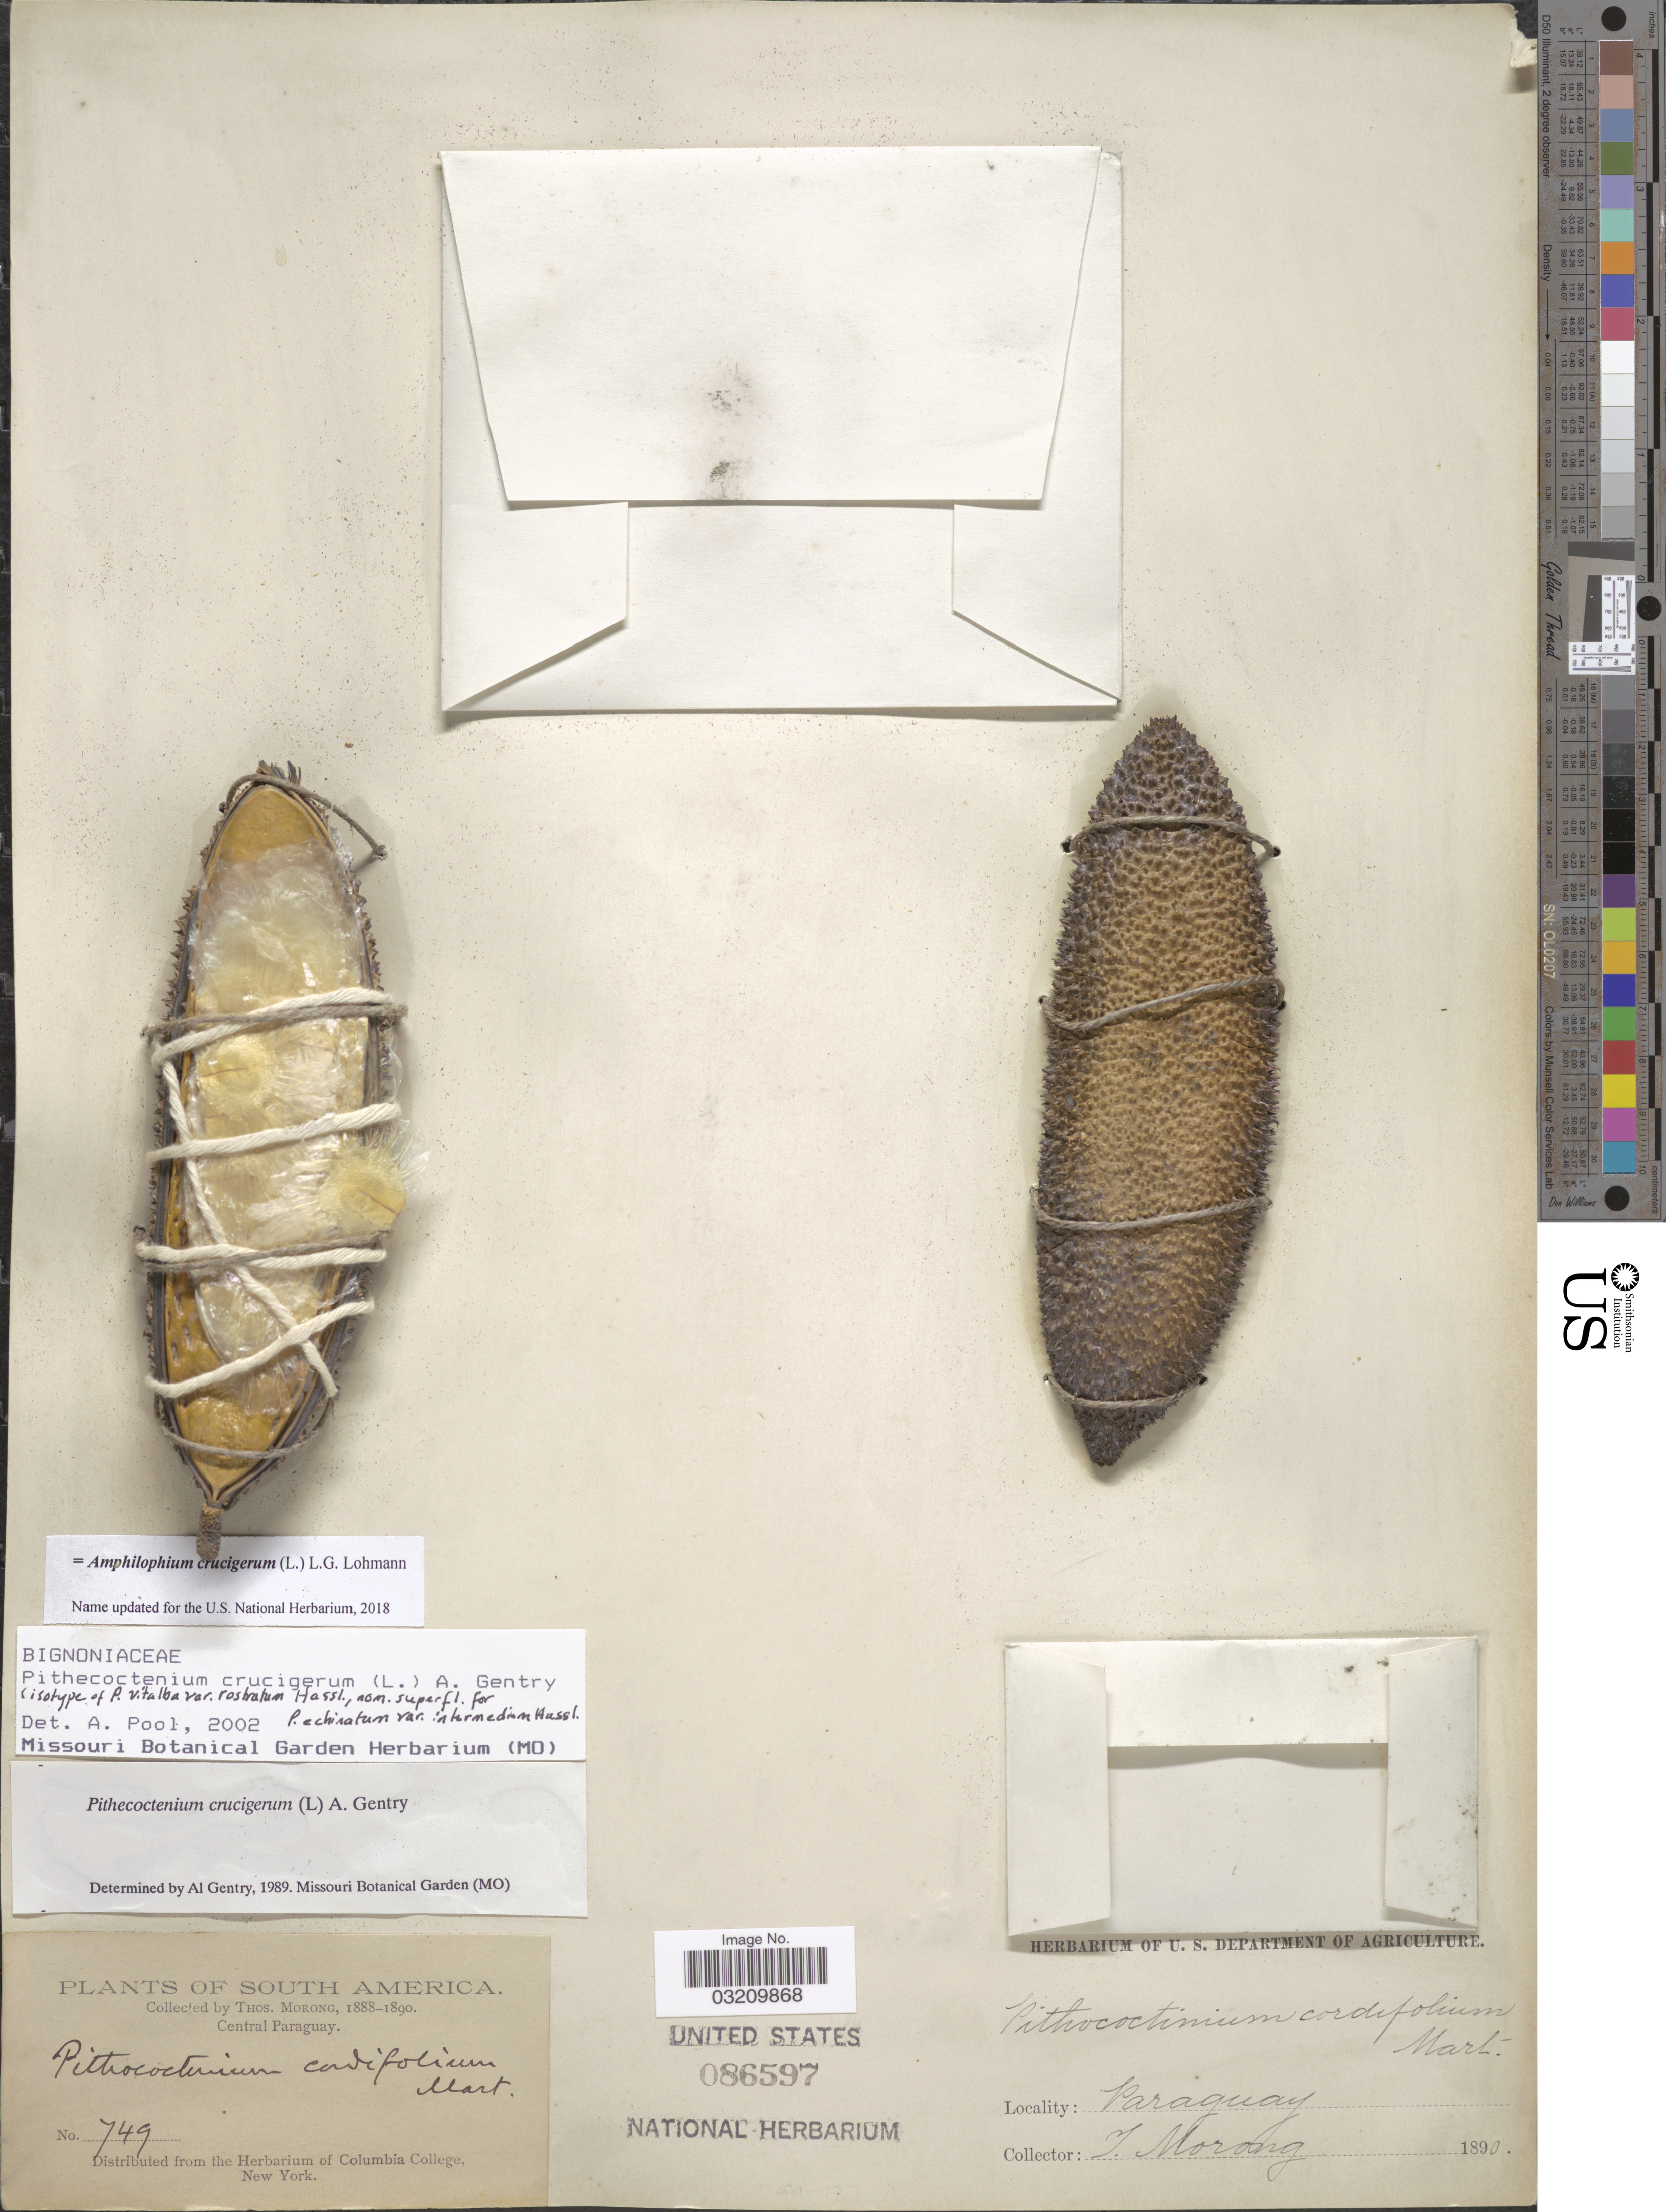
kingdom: Plantae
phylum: Tracheophyta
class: Magnoliopsida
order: Lamiales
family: Bignoniaceae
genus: Amphilophium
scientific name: Amphilophium crucigerum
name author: (L.) L.G. Lohmann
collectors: ex herb. T. Morong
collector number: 749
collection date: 1888/1890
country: Paraguay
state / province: Central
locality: Central Paraguay.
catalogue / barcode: US 86597